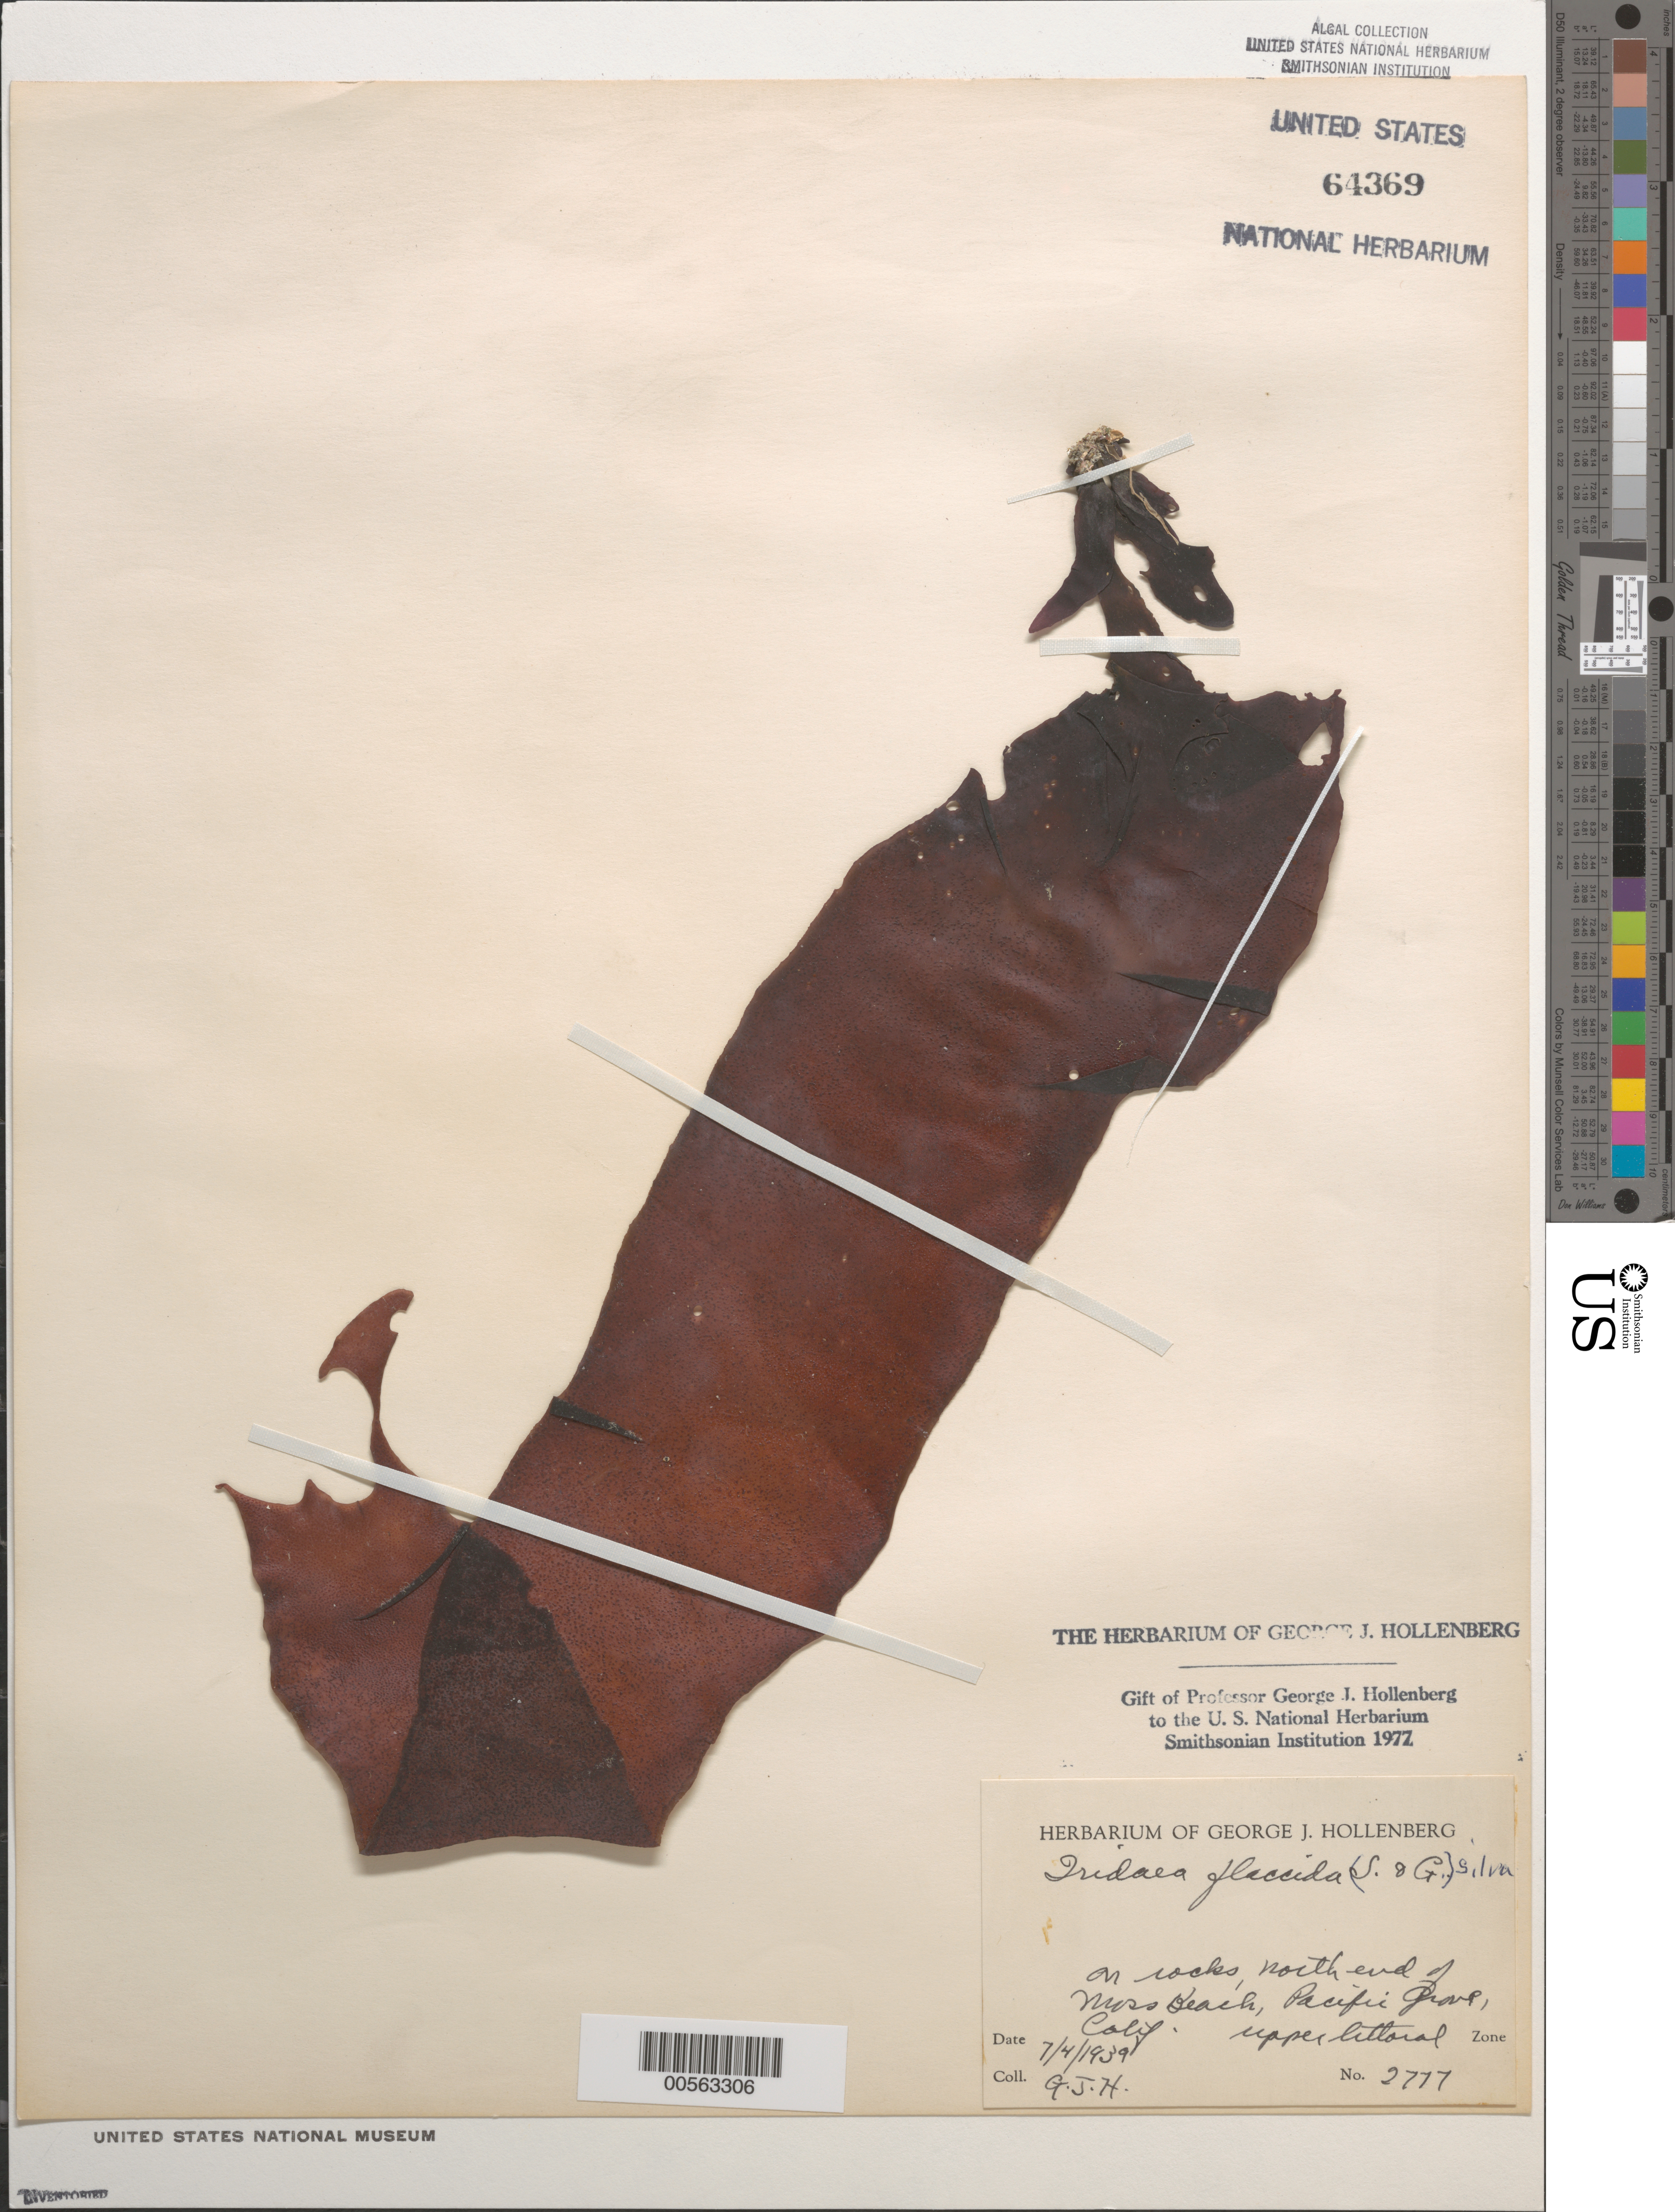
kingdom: Plantae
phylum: Rhodophyta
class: Florideophyceae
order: Gigartinales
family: Gigartinaceae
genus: Mazzaella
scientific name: Mazzaella flaccida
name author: (Setchell & N.L. Gardner) Fredericq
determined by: Algae name updating Project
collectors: G. Hollenberg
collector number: GJH 2777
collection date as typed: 04 Jul 1939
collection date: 1939-07-04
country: United States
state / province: California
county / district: Monterey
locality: Moss Beach, Pacific Grove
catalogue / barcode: US 64369